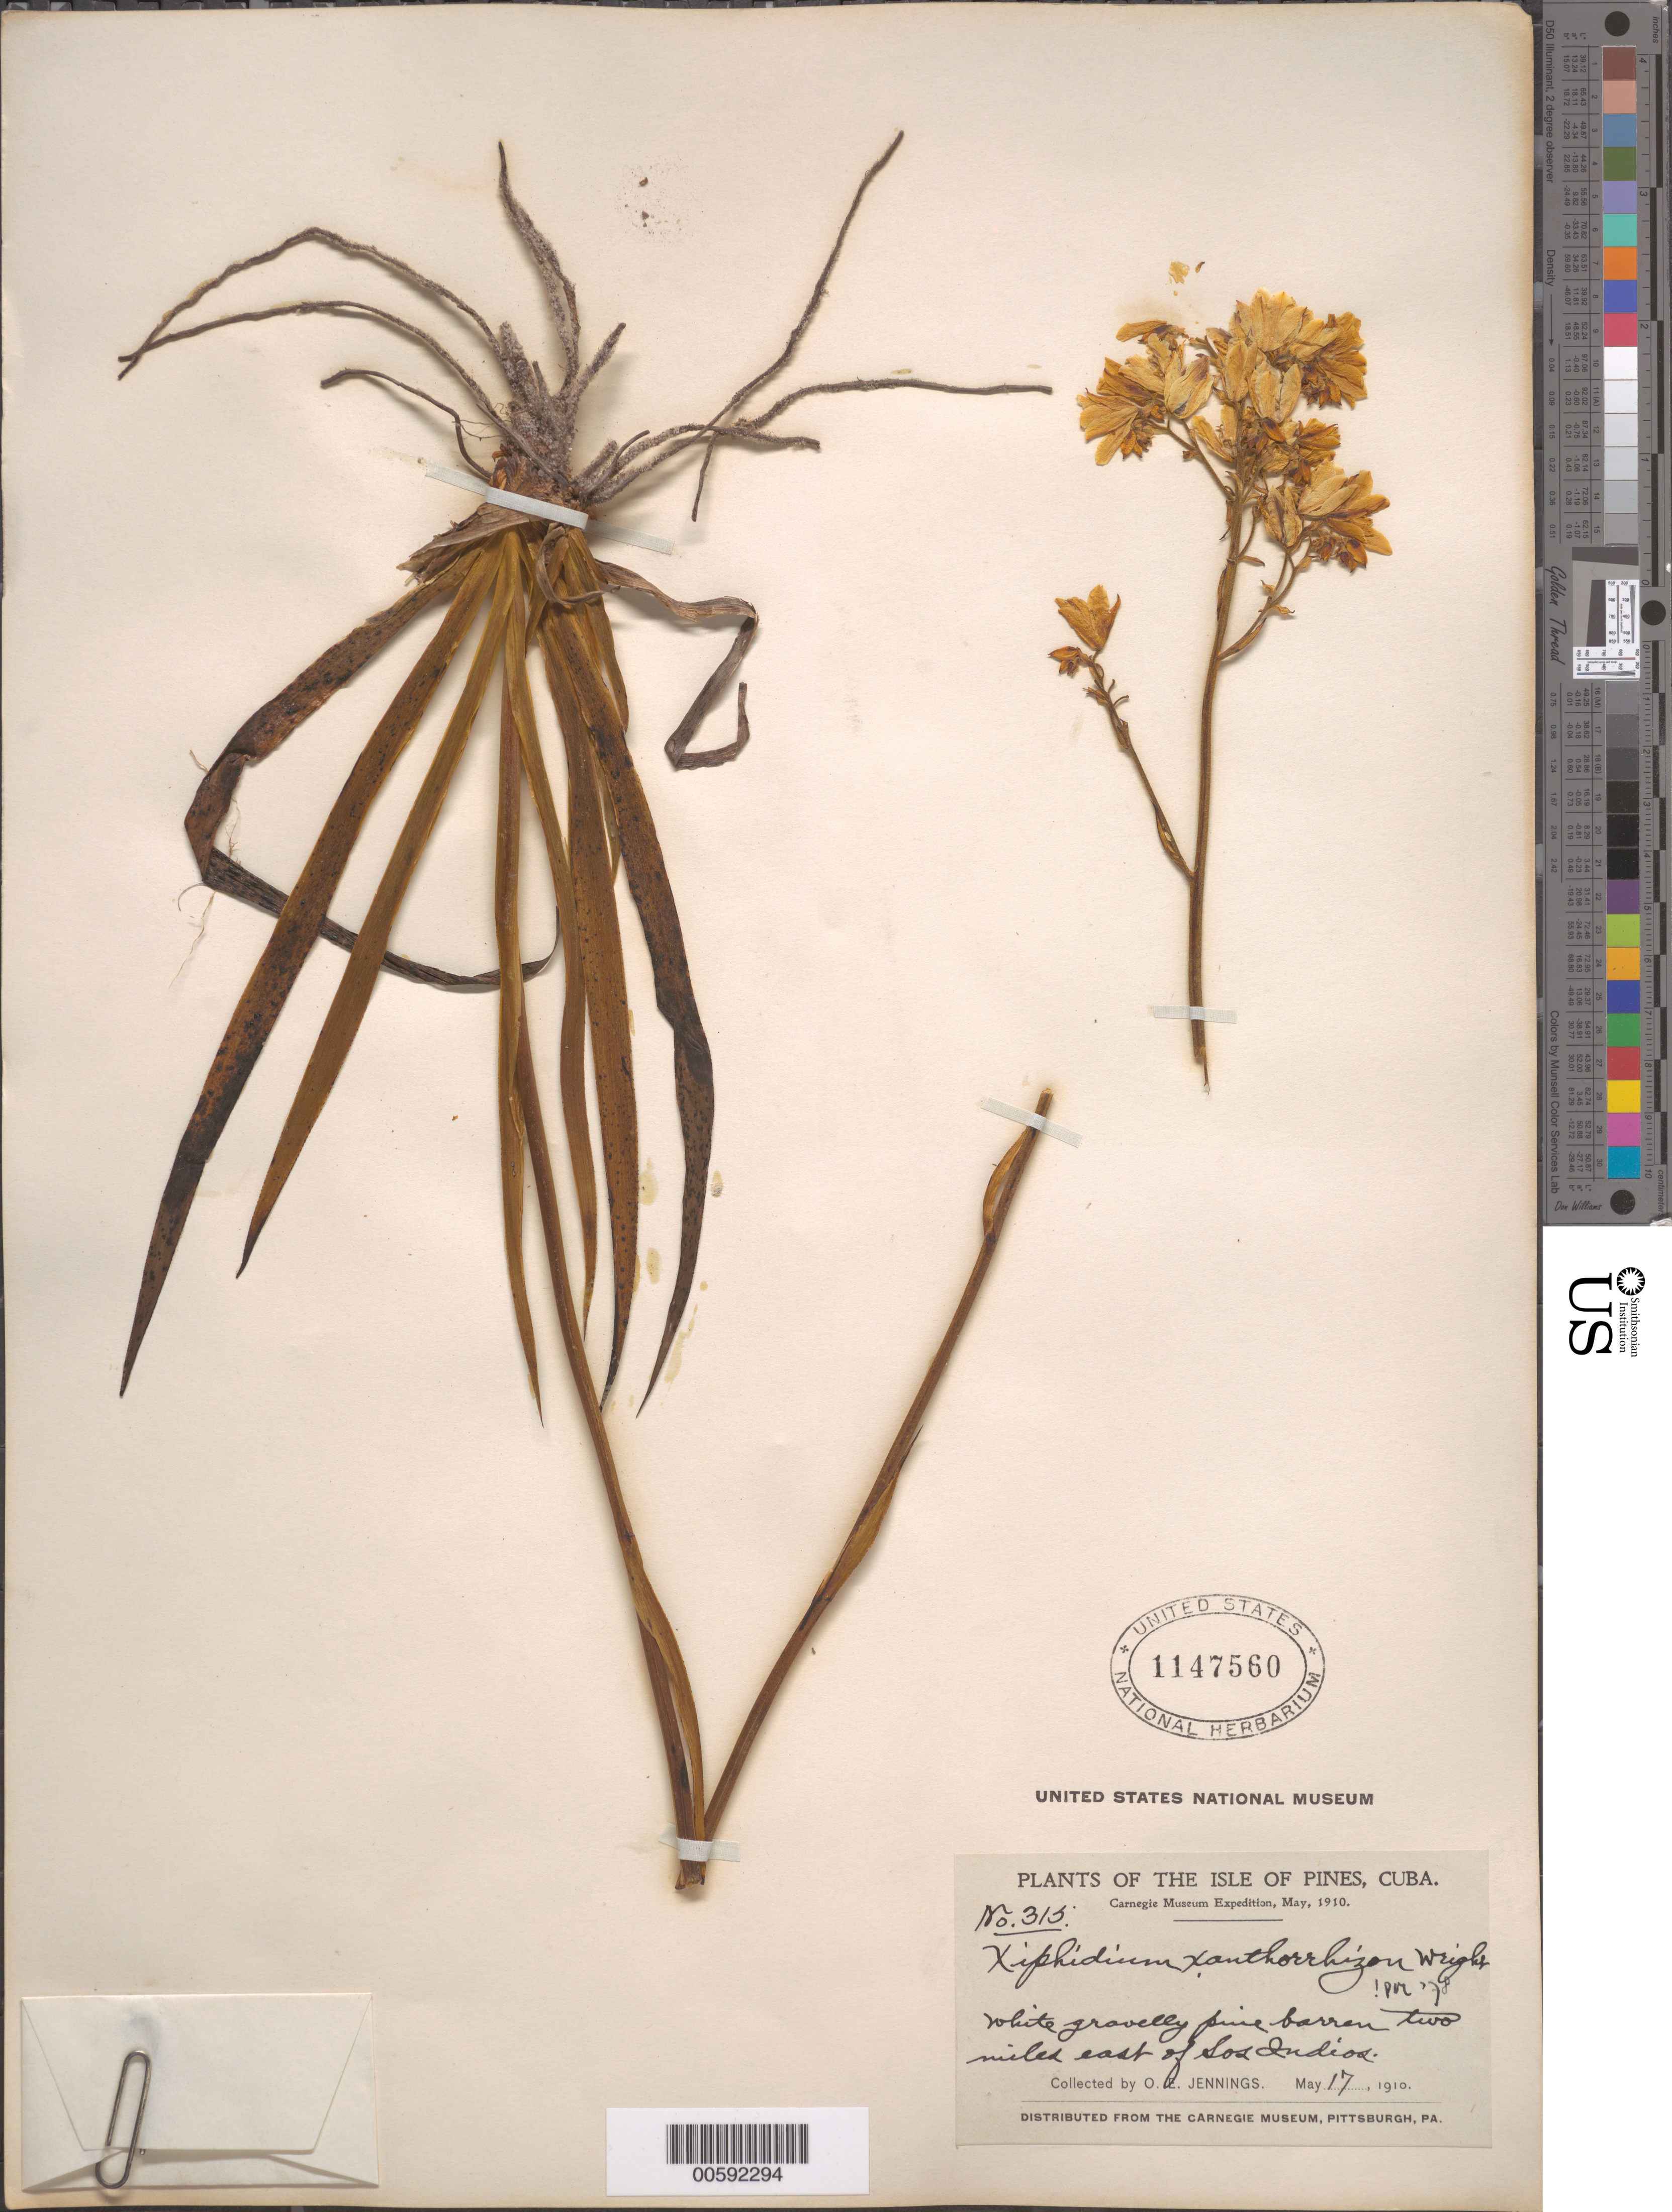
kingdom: Plantae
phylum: Tracheophyta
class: Liliopsida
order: Commelinales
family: Haemodoraceae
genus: Xiphidium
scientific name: Xiphidium xanthorrhizon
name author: C. Wright ex Griseb.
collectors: O. E. Jennings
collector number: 315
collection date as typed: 17 May 1910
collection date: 1910-05-17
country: Cuba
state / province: Isla de La Juventud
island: Isla de La Juventud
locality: E of Los Indios. (Province originally recorded as Isla de Pinos.)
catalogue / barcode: US 1147560